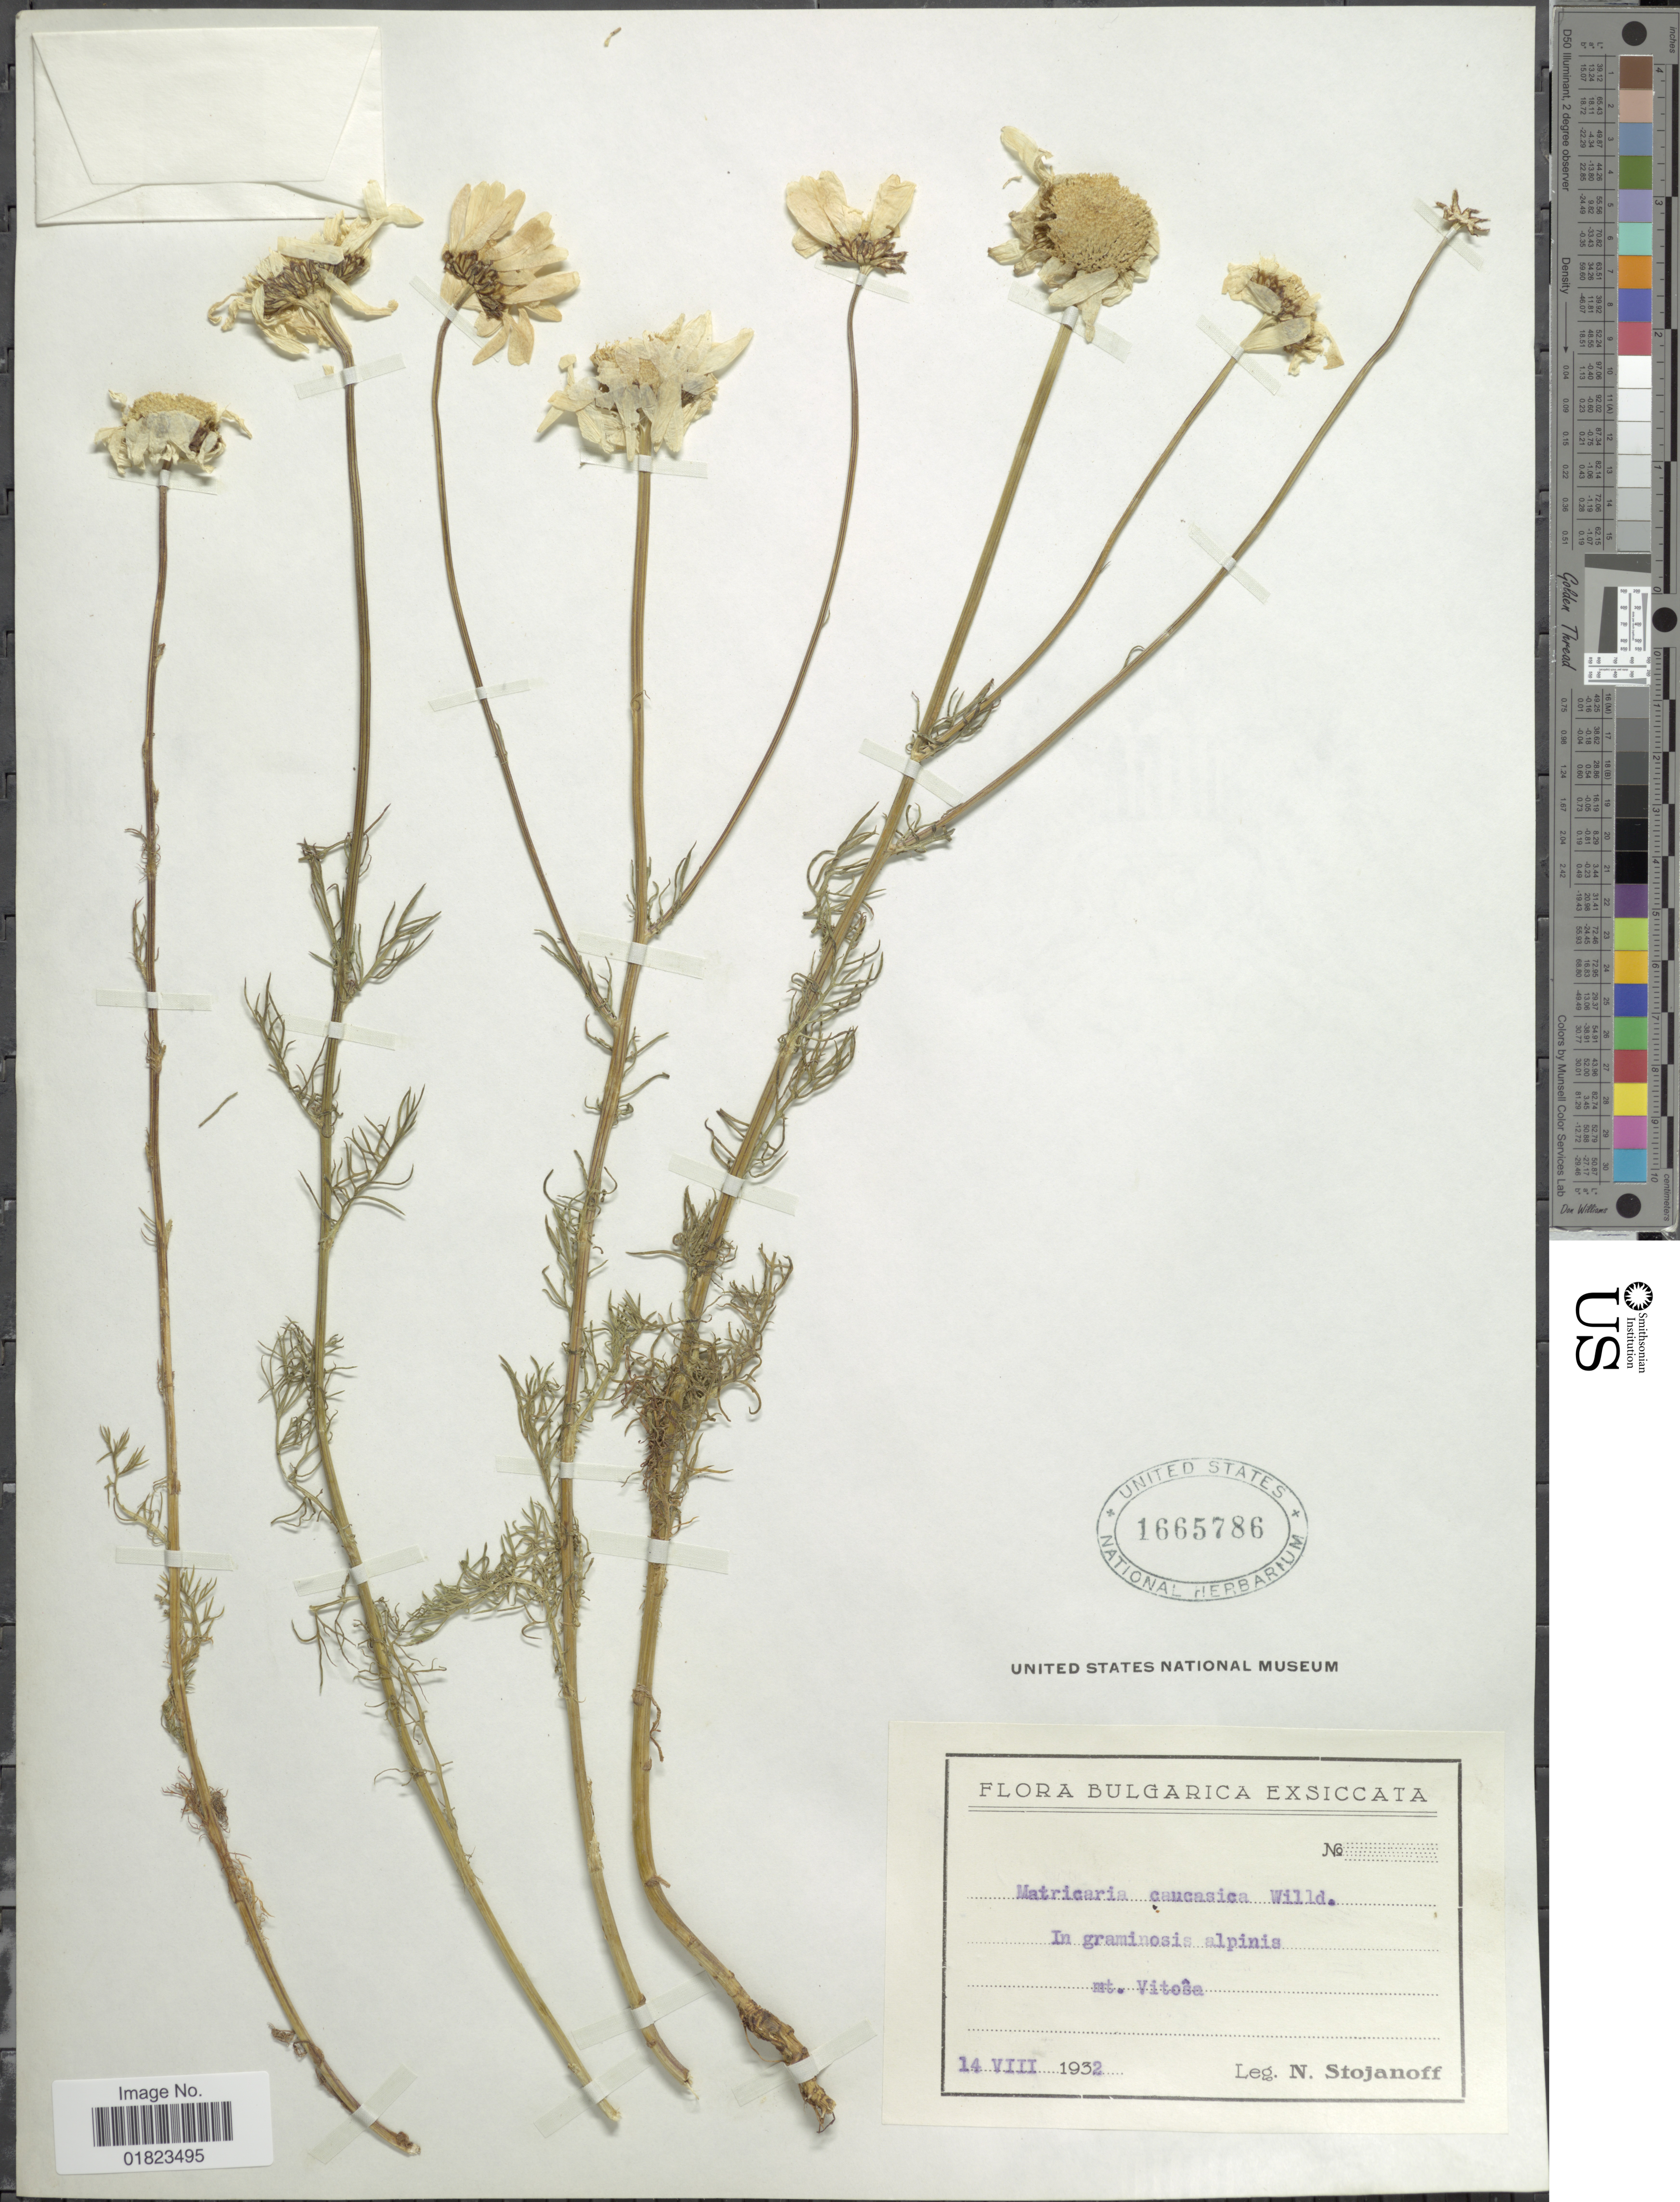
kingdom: Plantae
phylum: Tracheophyta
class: Magnoliopsida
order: Asterales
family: Asteraceae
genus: Tripleurospermum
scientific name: Tripleurospermum caucasicum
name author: (Willd.) Poir.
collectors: N. Stojanoff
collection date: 1932-08-14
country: Bulgaria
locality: Bulgarica. In graminosis alpinis, mt. Vitosa.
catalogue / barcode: US 1665786